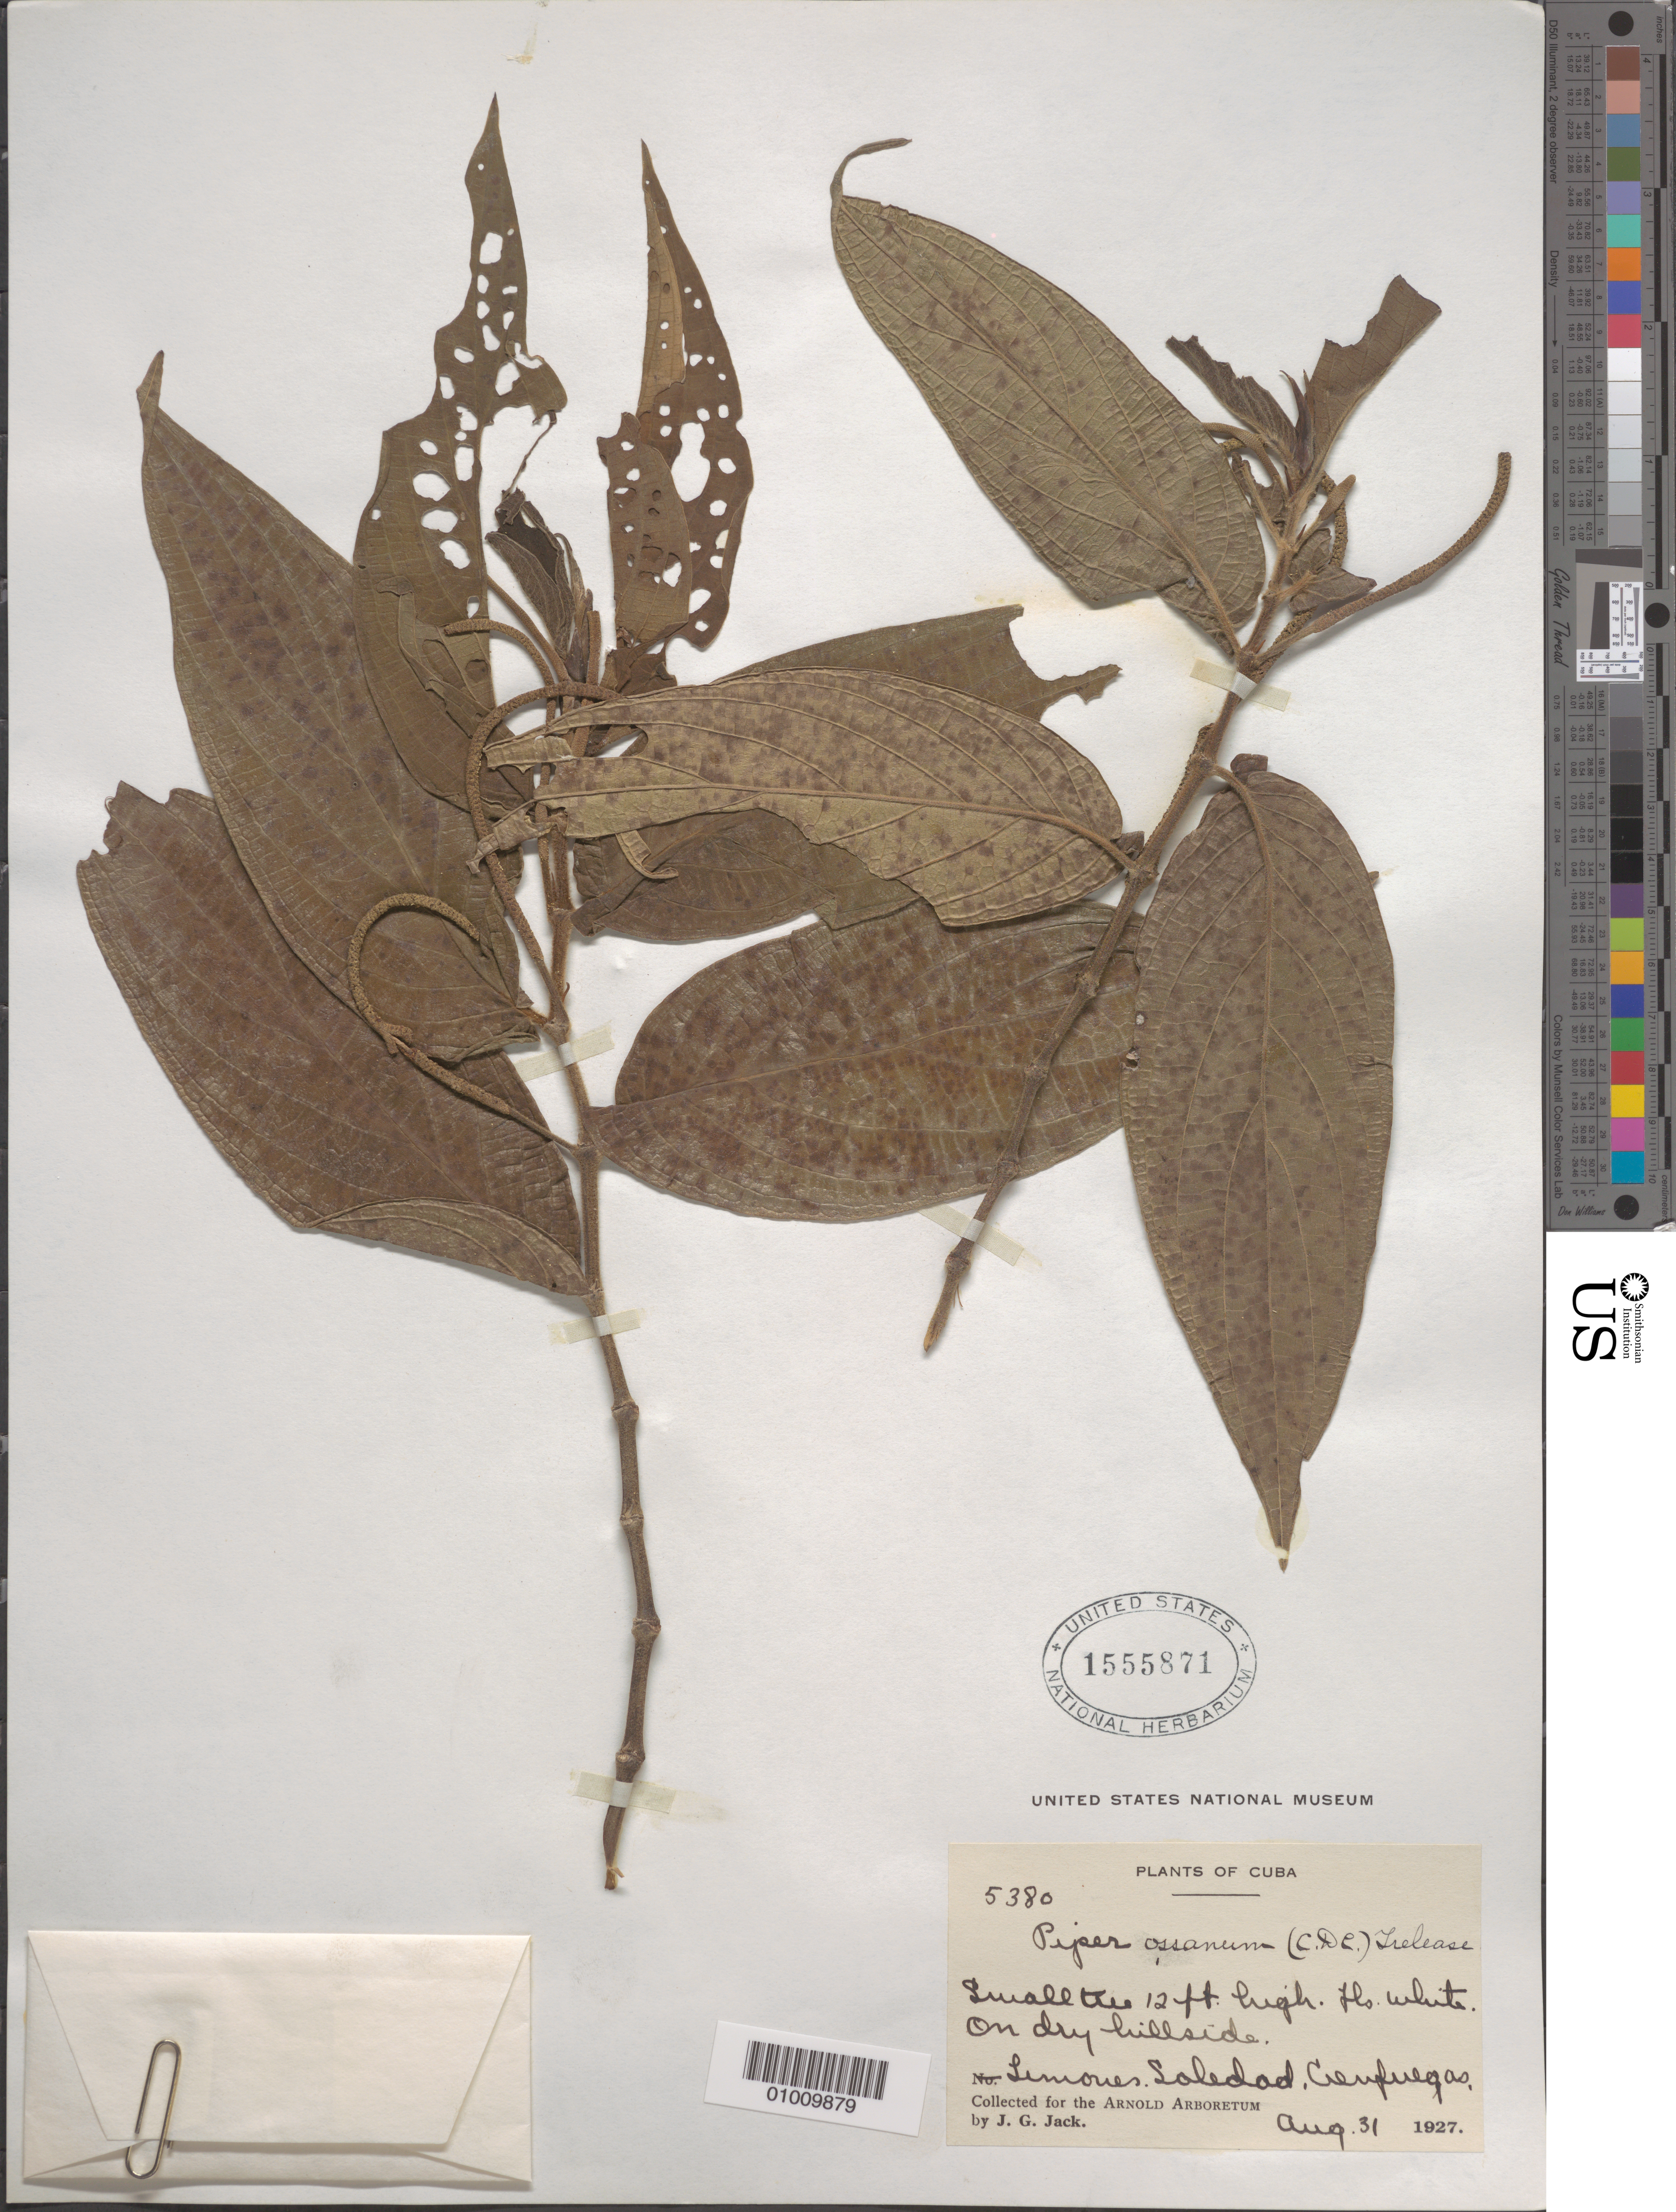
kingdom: Plantae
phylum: Tracheophyta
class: Magnoliopsida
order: Piperales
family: Piperaceae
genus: Piper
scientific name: Piper ossanum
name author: (C. DC.) Trel.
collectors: J. G. Jack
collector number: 5380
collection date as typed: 31 Apr 1927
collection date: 1927-04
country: Cuba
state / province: Cienfuegos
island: Cuba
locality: On dry hillside Limones Soledad, Cienfuegos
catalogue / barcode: US 1555871